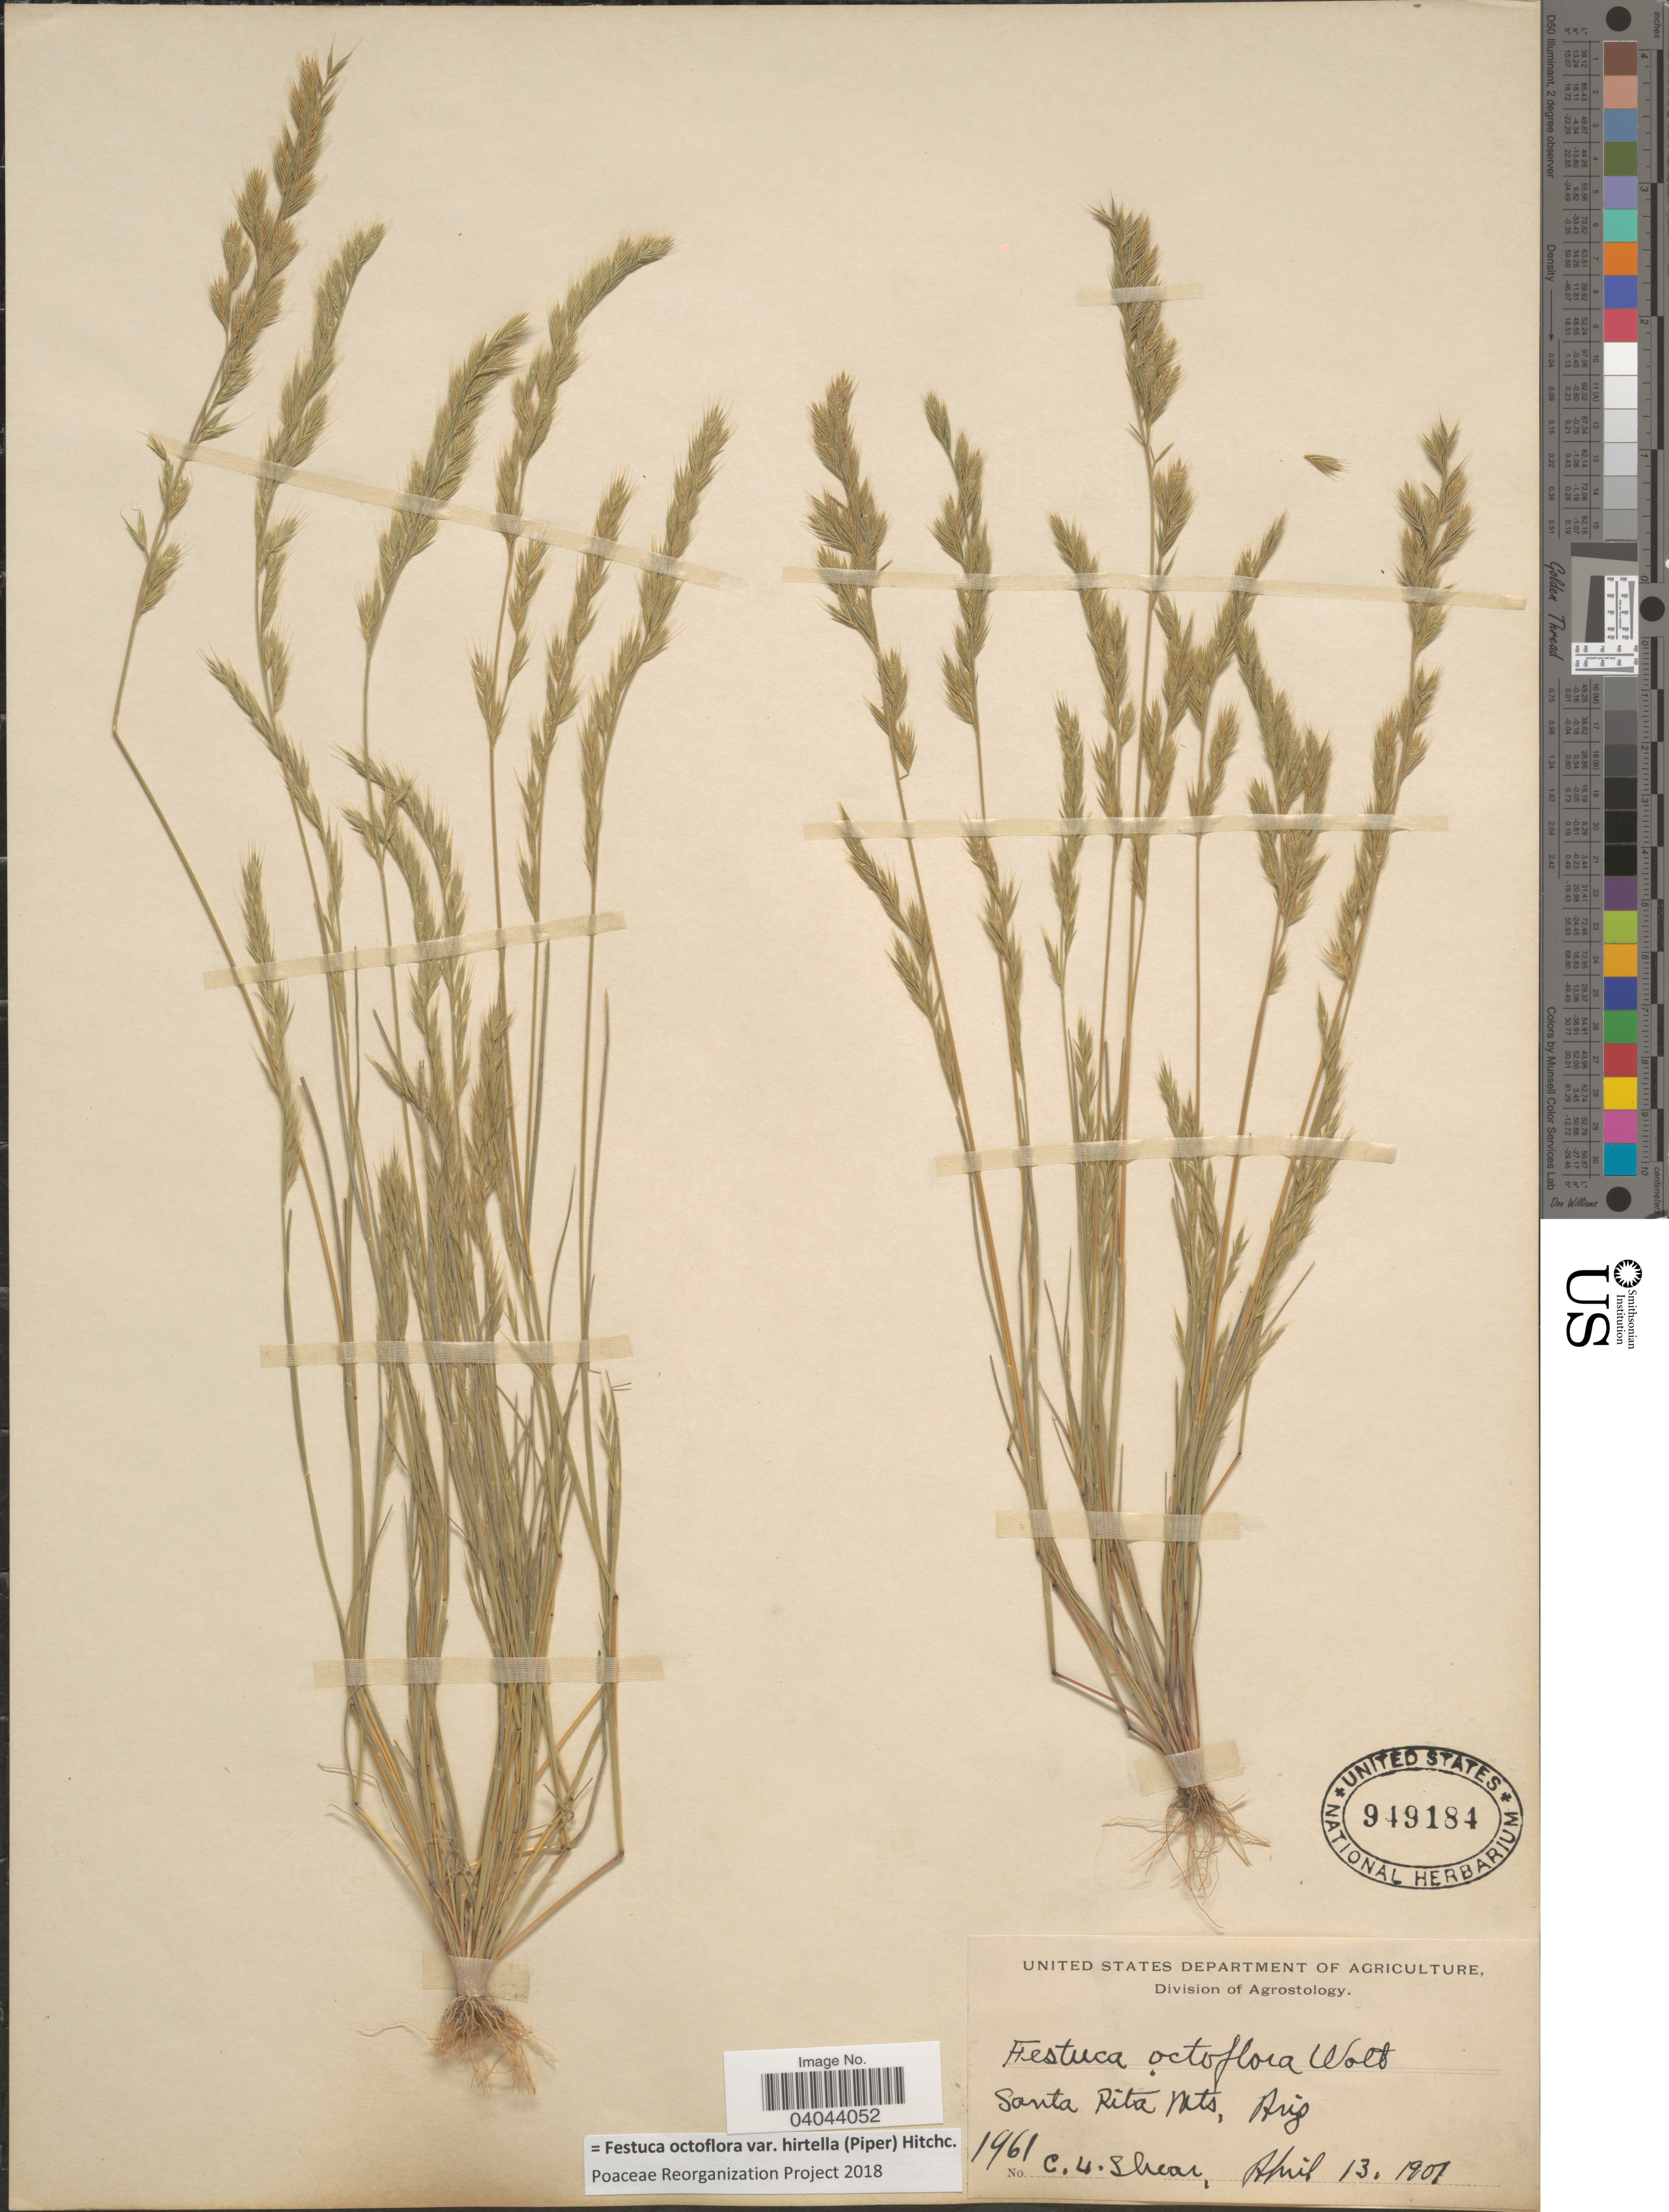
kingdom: Plantae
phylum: Tracheophyta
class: Liliopsida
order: Poales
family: Poaceae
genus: Festuca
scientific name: Festuca octoflora var. hirtella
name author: Piper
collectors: C. L. Shear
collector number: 1961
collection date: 1901-04-13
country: United States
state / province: Arizona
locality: Santa Rita Mts.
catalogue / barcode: US 949184